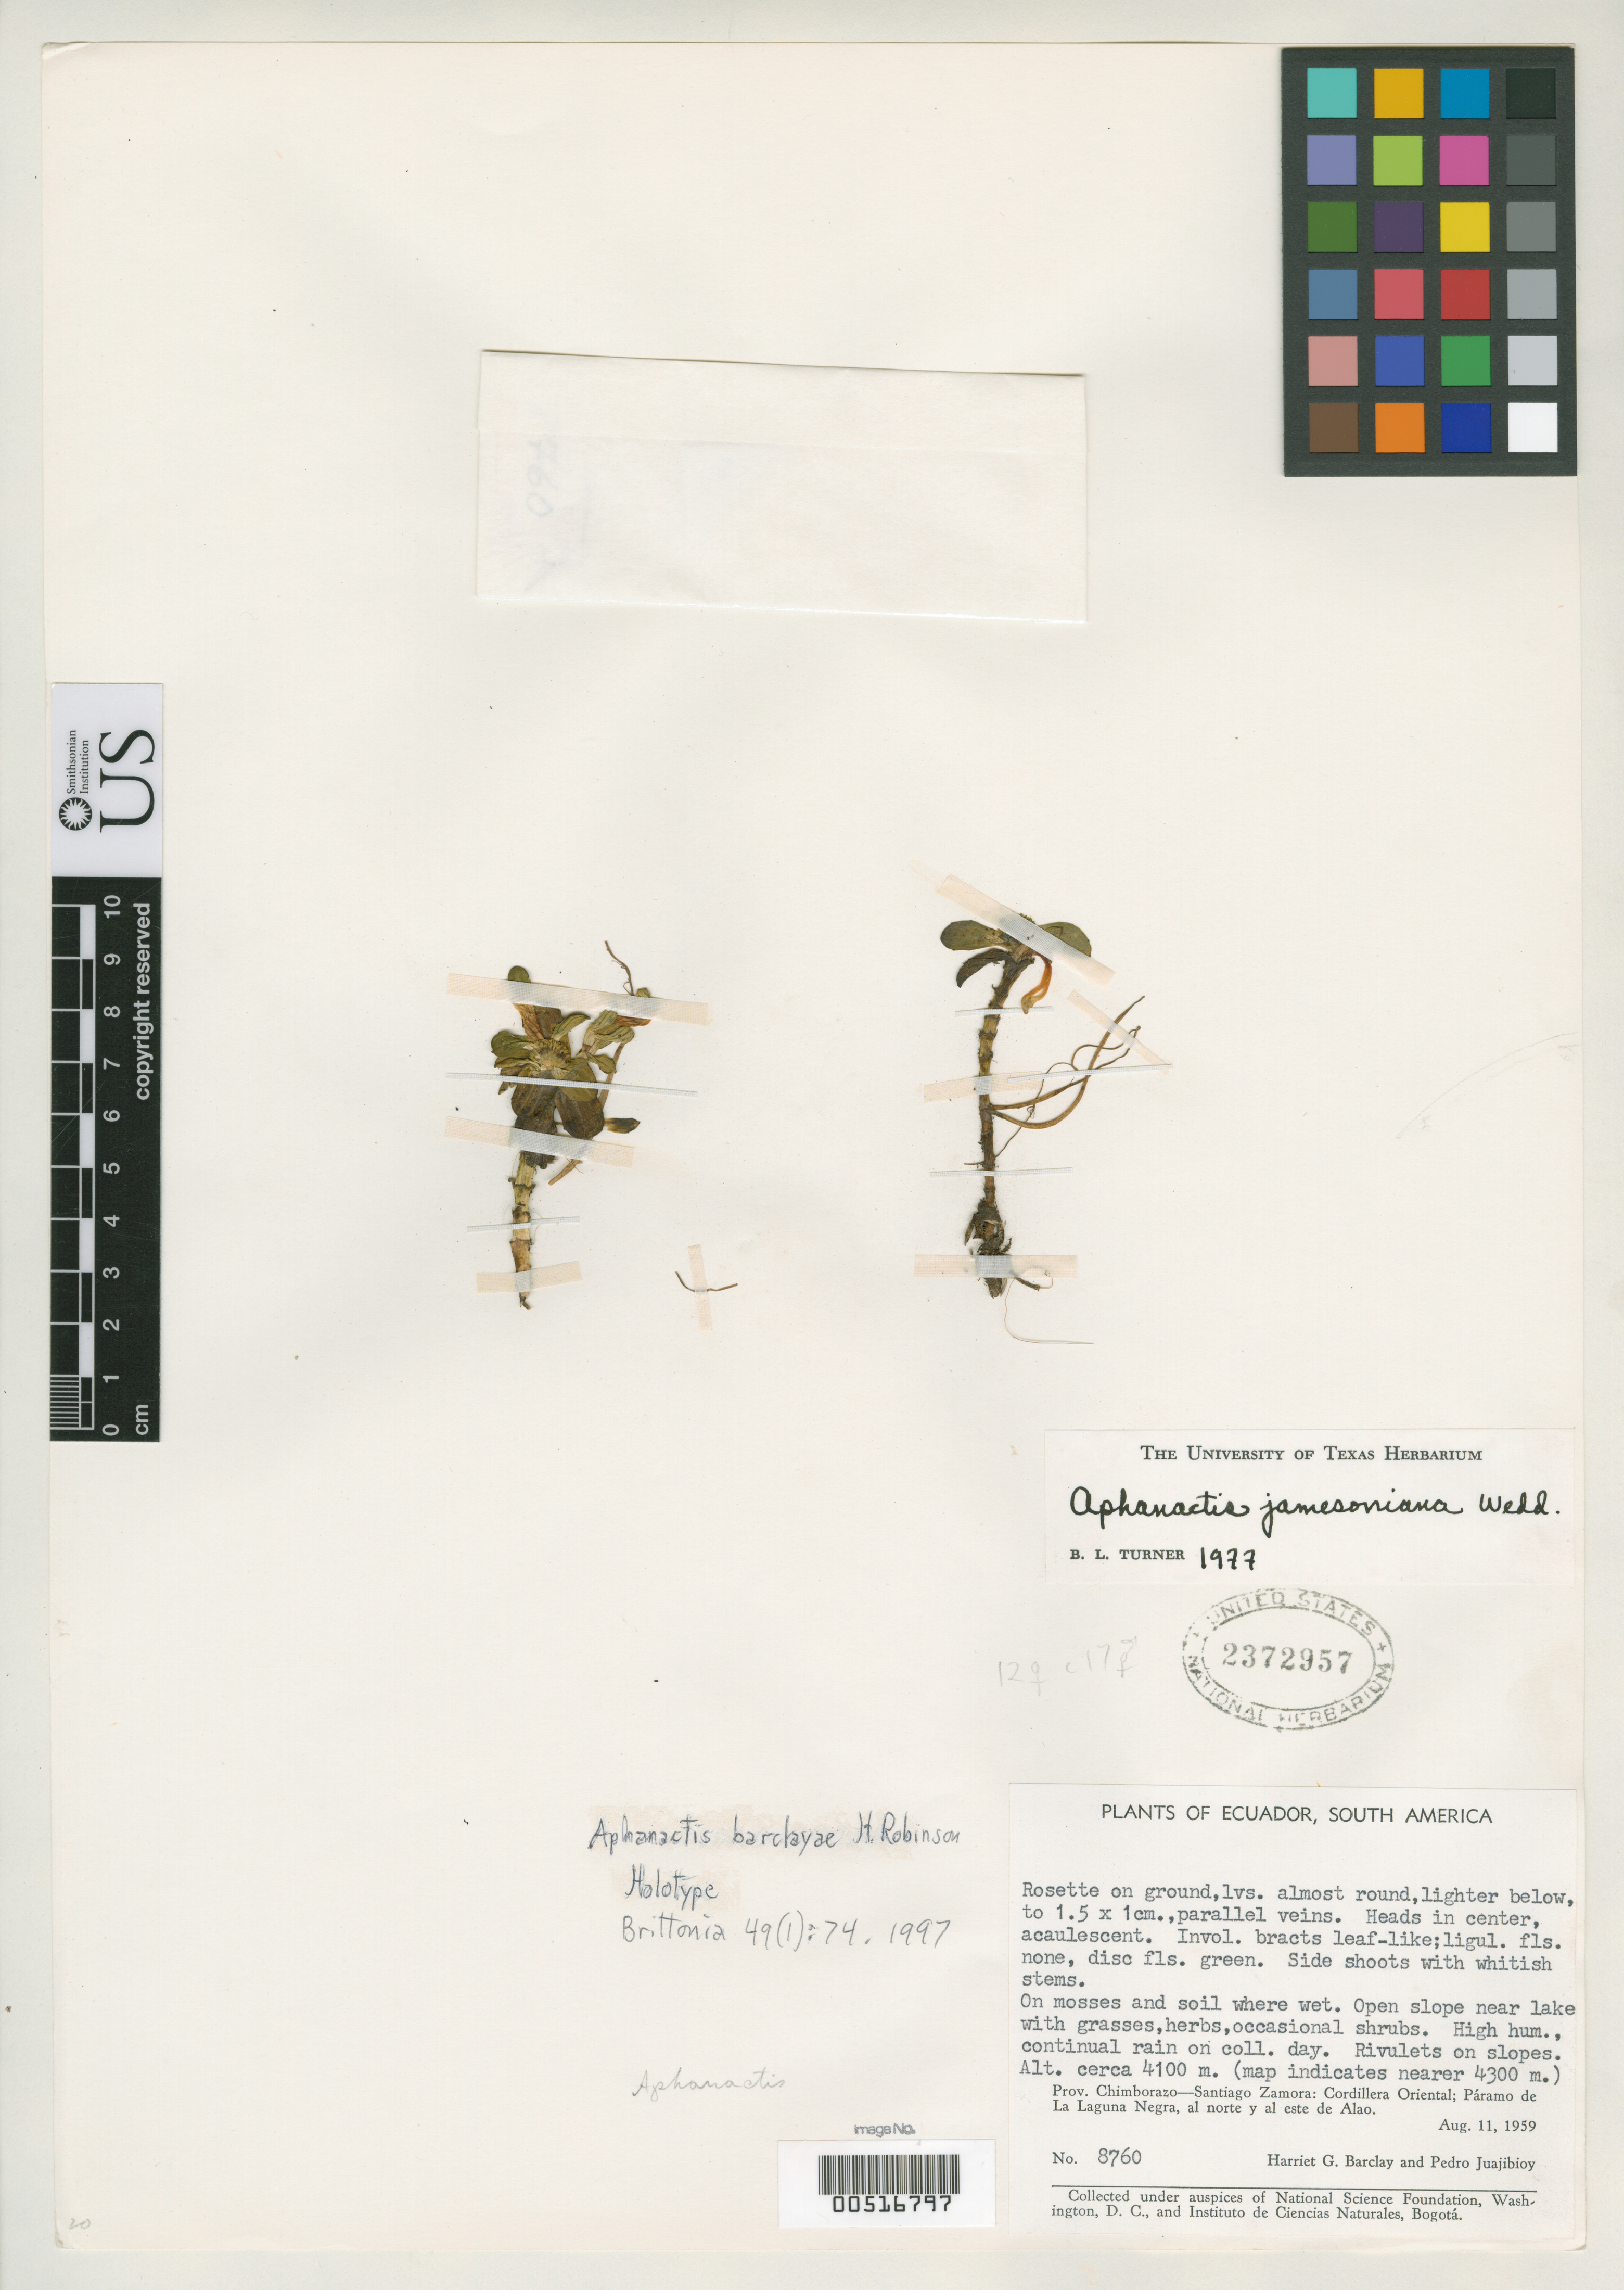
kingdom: Plantae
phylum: Tracheophyta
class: Magnoliopsida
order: Asterales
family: Asteraceae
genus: Aphanactis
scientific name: Aphanactis barclayae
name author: H. Rob.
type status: Holotype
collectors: H. G. Barclay & P. Juajibioy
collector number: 8760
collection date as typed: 11 Aug 1959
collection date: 1959-08-11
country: Ecuador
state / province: Chimborazo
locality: Santiago Zamora, Cordillera Oriental, Páramo de La Laguna Negra, al Norte al este de Alao.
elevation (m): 4100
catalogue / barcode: US 2372957